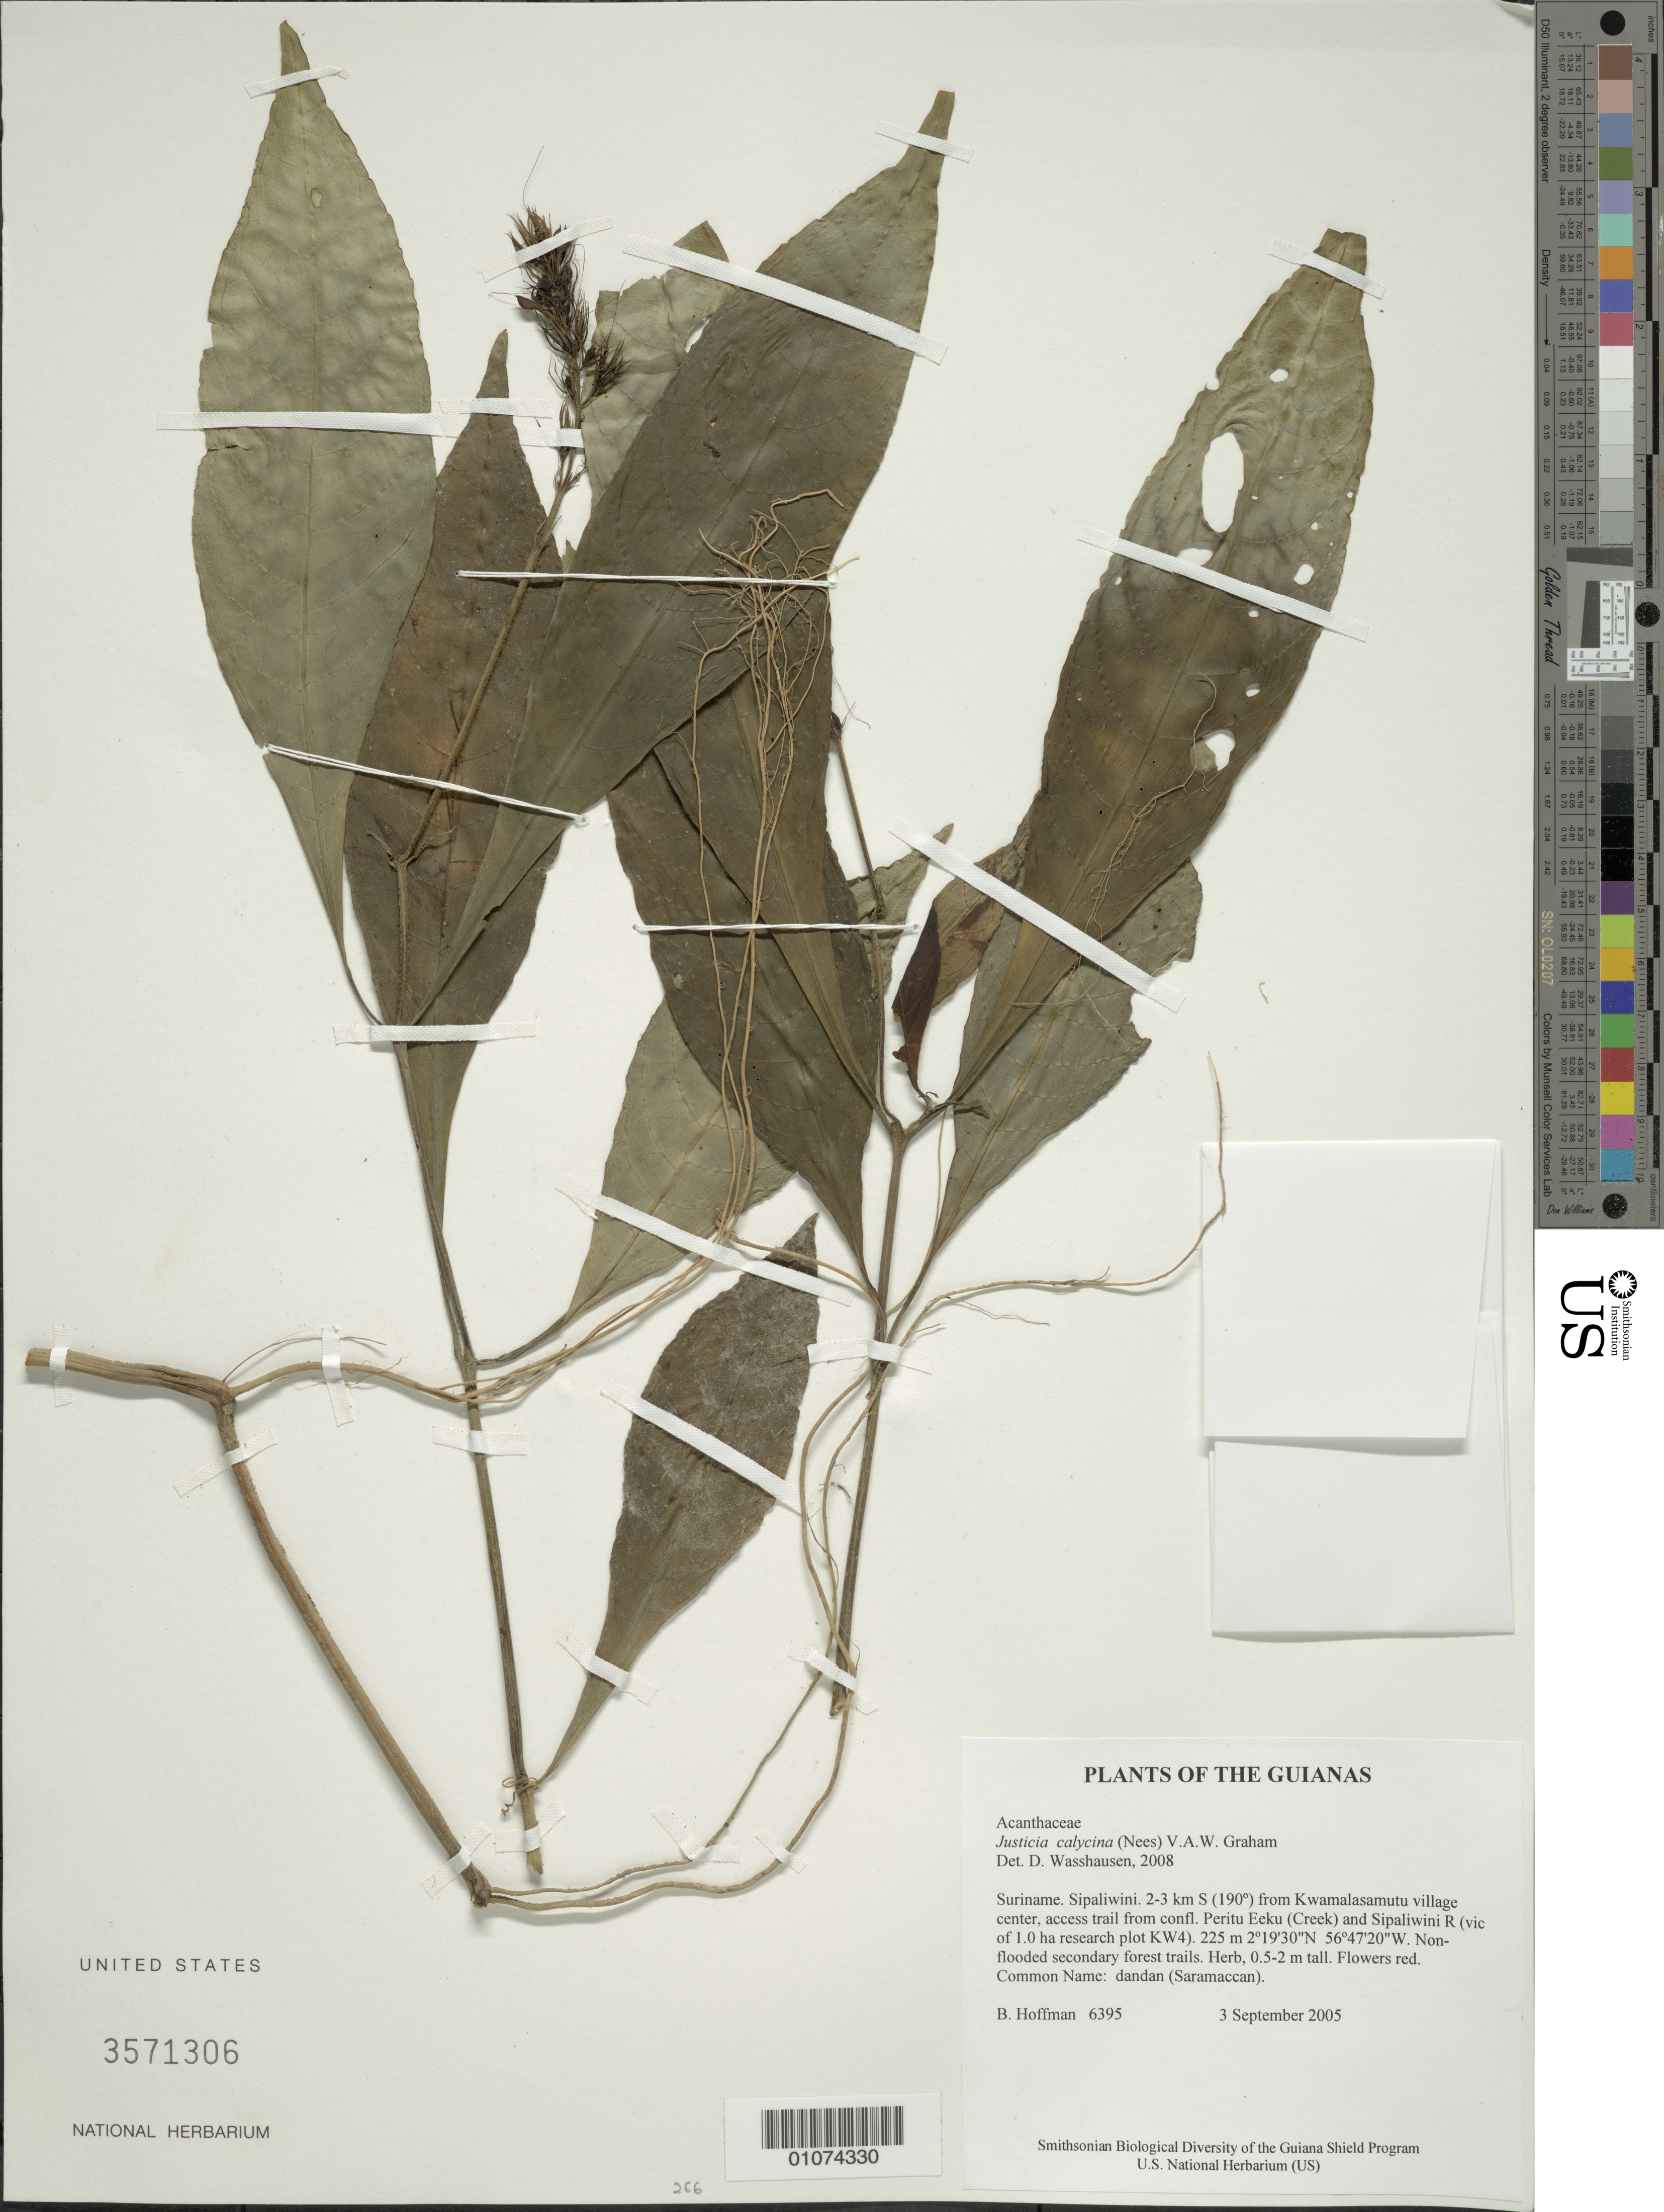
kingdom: Plantae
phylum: Tracheophyta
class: Magnoliopsida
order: Lamiales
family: Acanthaceae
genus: Justicia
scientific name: Justicia calycina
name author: (Nees) V.A.W. Graham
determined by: Wasshausen, Dieter C., (BOT), Smithsonian Institution - National Museum of Natural History (UNITED STATES)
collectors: B. Hoffman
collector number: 6395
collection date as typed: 3 September 2005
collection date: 2005-09-03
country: Suriname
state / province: Sipaliwini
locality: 2-3 km S (190º) from Kwamalasamutu village center, access trail from confl. Peritu Eeku (Creek) and Sipaliwini R (vic of 1.0 ha research plot KW4)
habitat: Non-flooded secondary forest trails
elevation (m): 225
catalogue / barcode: US 3571306